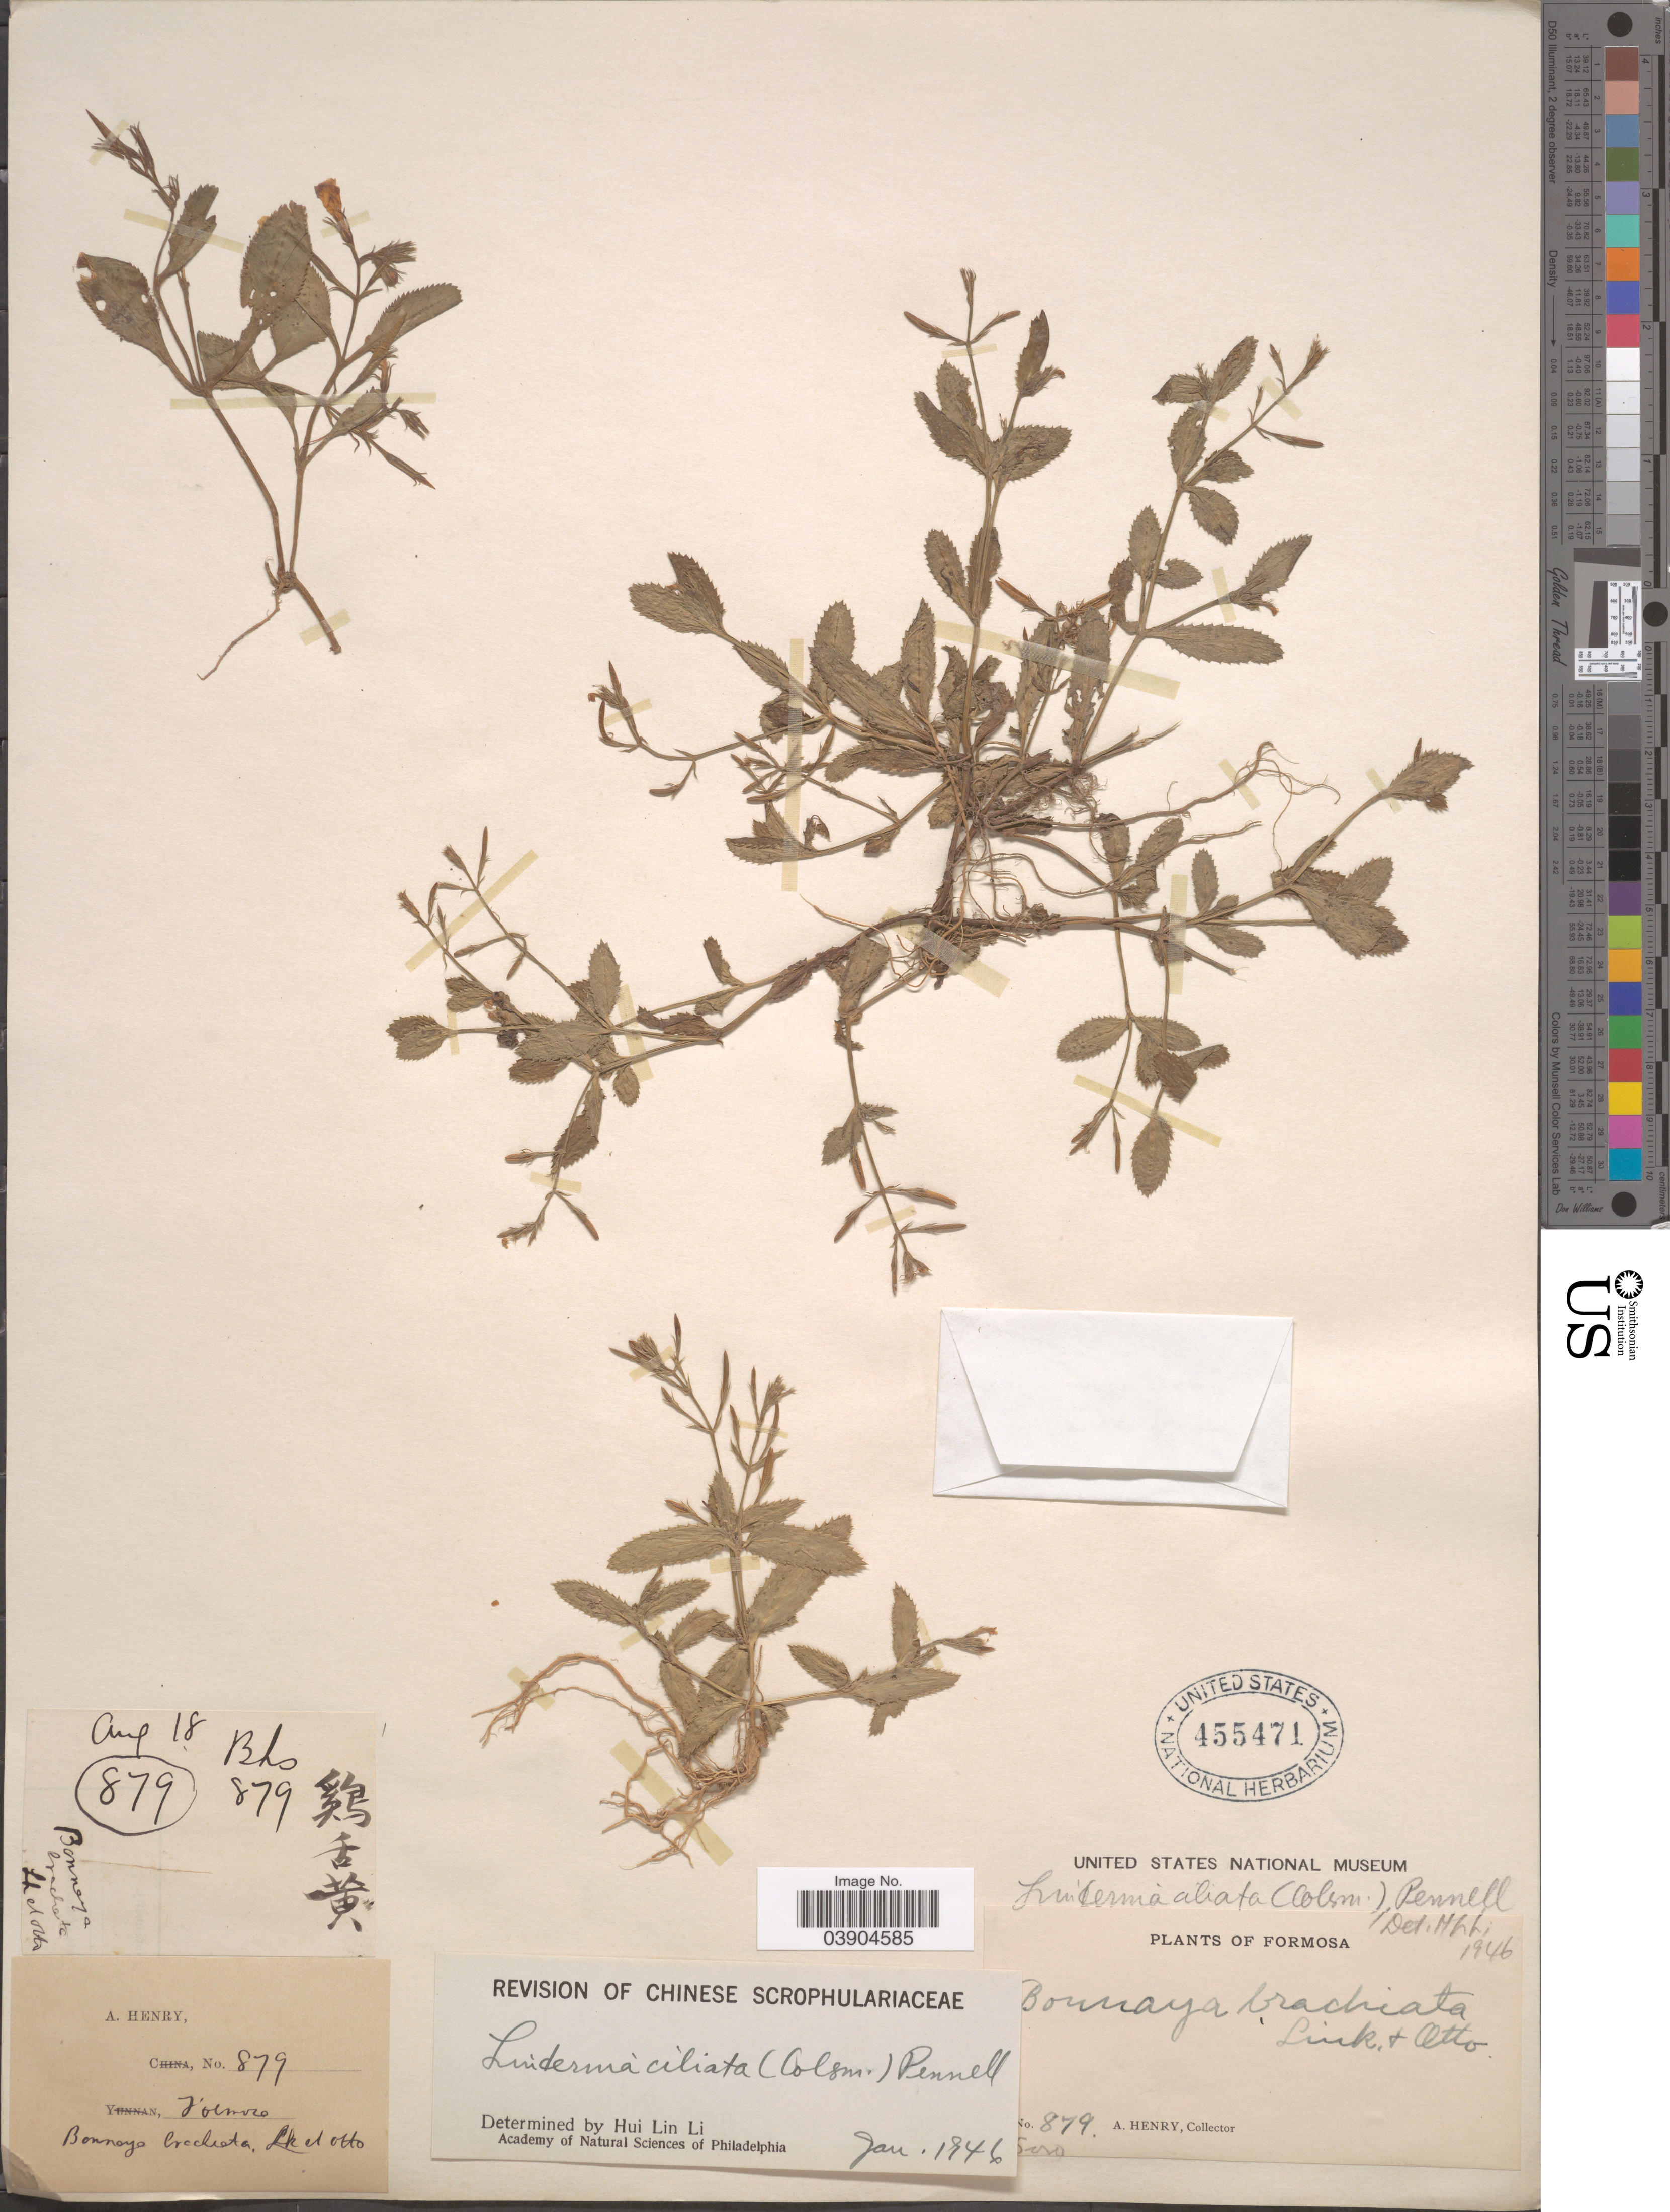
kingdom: Plantae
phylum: Tracheophyta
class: Magnoliopsida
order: Lamiales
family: Linderniaceae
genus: Lindernia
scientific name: Lindernia ciliata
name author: (Colsm.) Pennell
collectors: A. Henry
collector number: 879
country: Taiwan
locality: Formosa. Bks [Bankenseng]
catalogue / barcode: US 455471